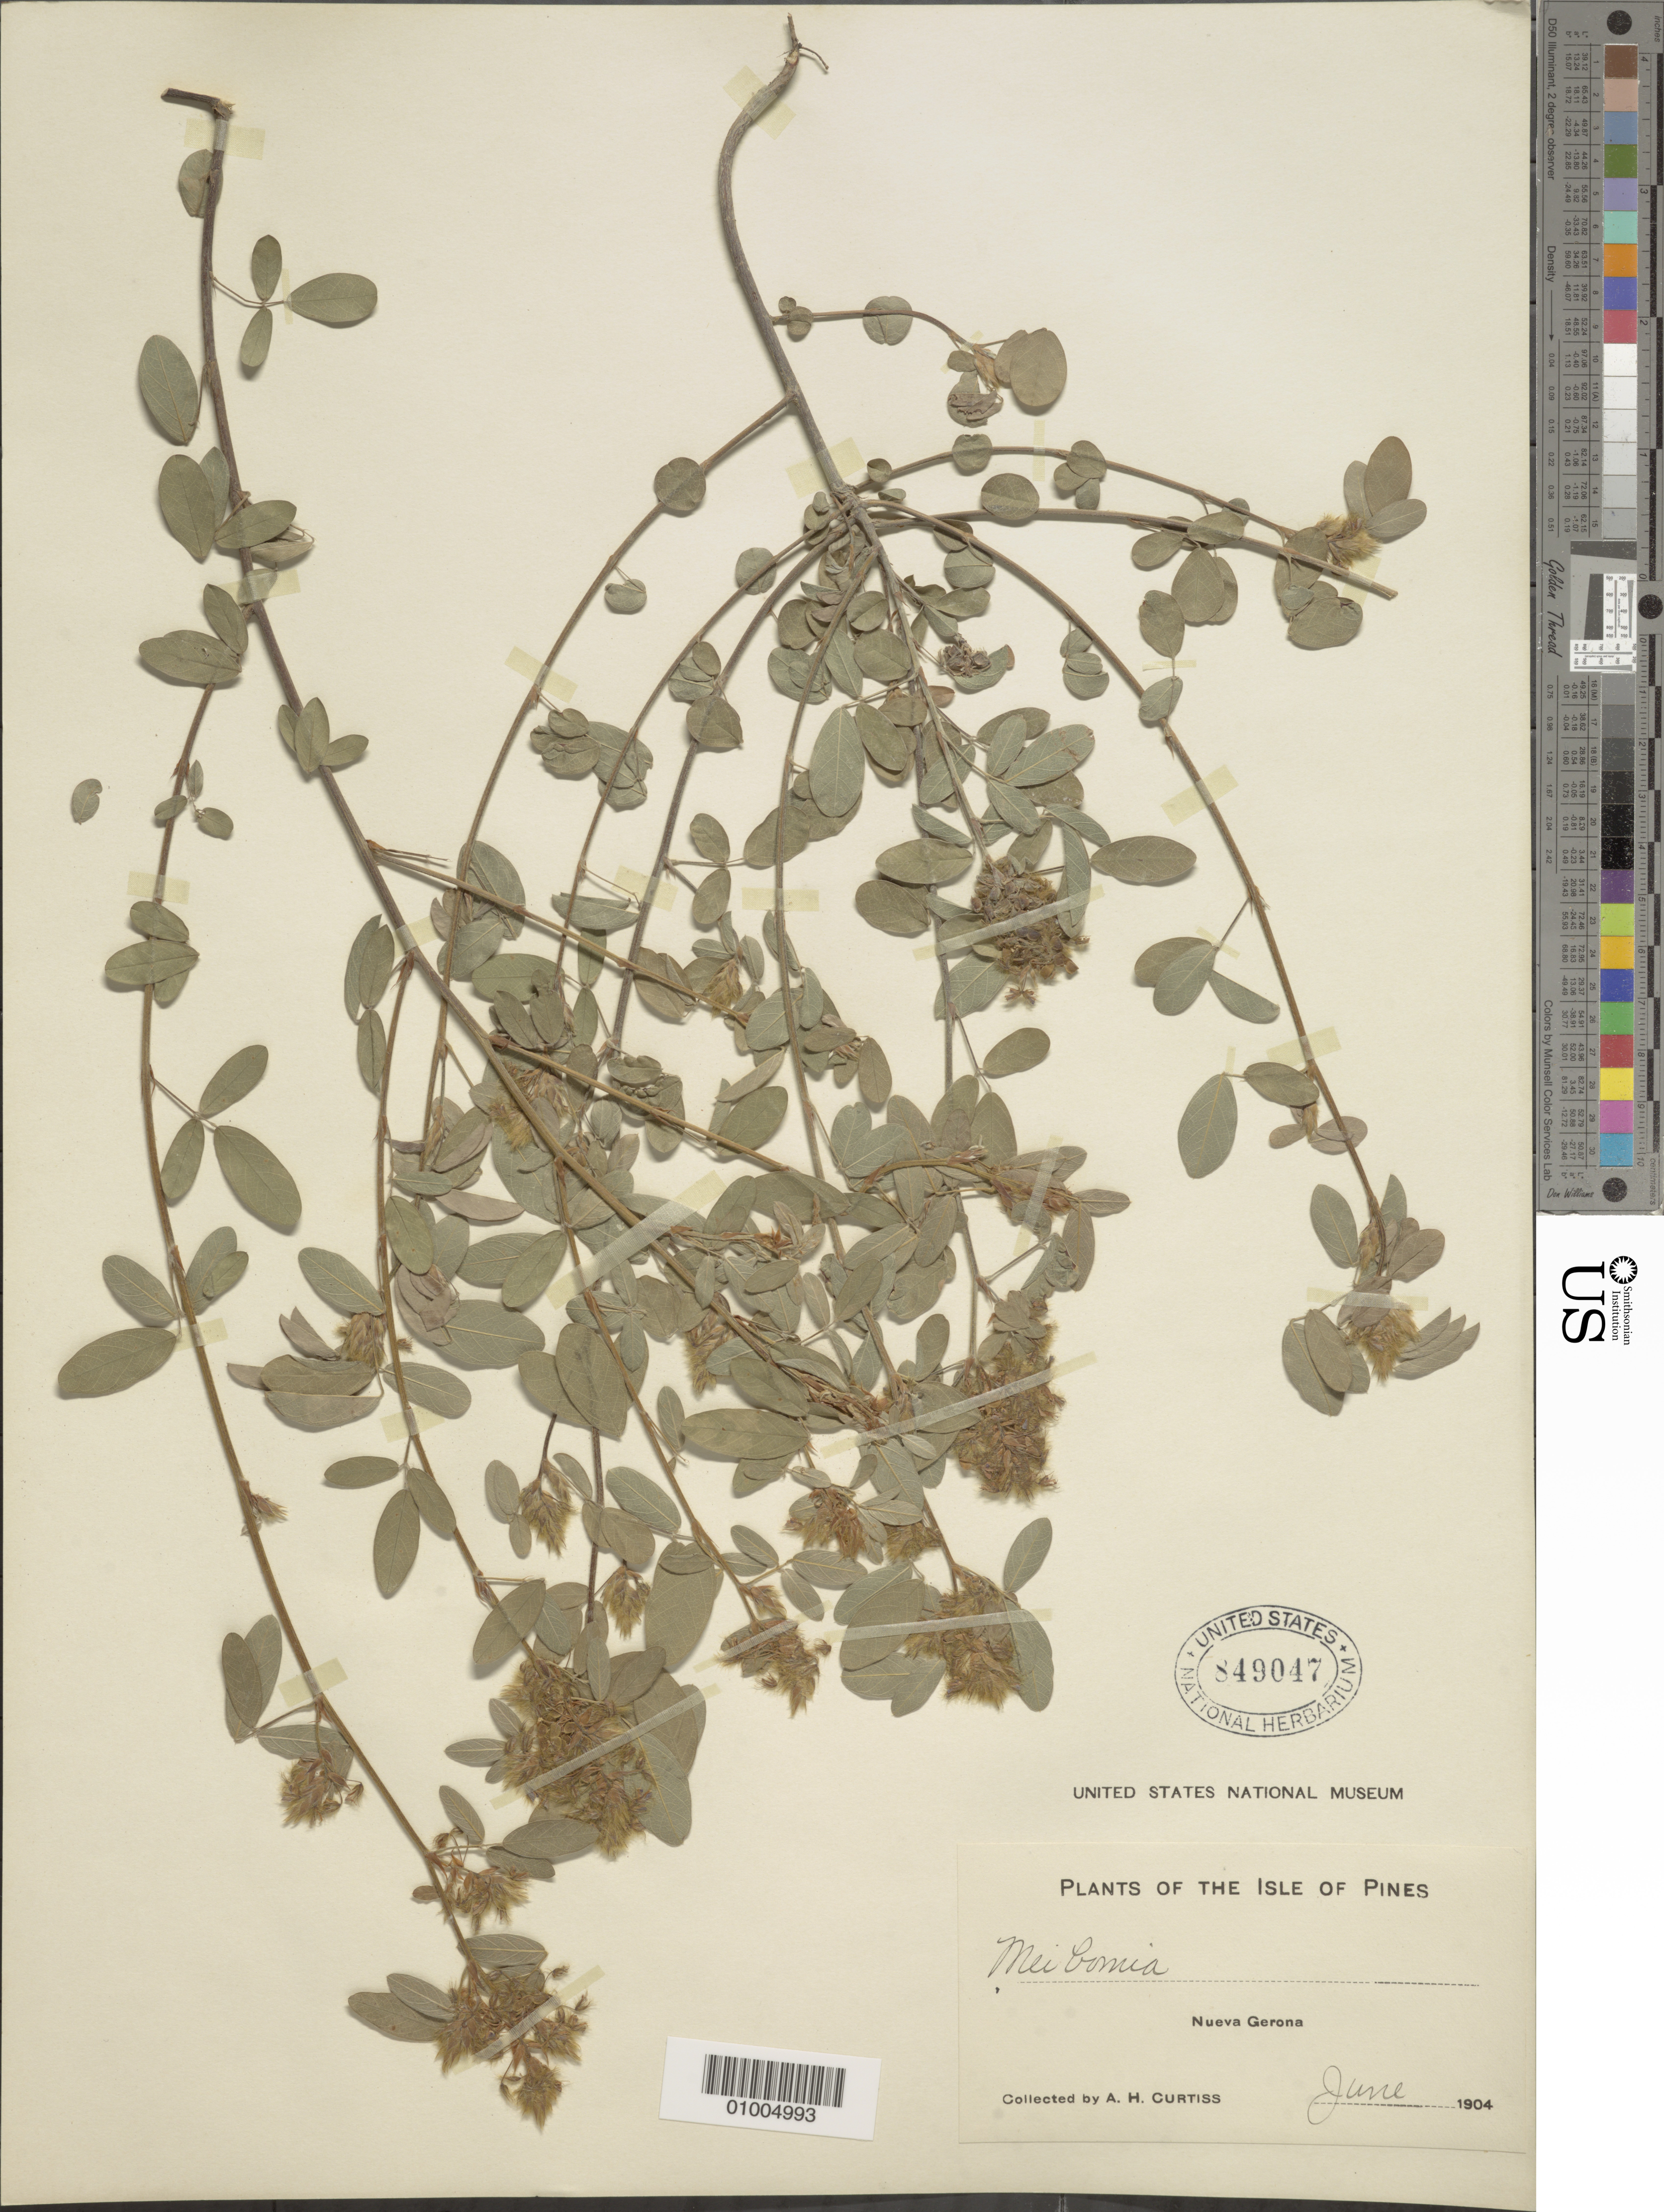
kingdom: Plantae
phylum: Tracheophyta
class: Magnoliopsida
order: Fabales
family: Fabaceae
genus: Grona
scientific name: Grona barbata var. barbata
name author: (L.) H. Ohashi & K. Ohashi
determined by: Strong, Mark T., (BOT), Smithsonian Institution - National Museum of Natural History (UNITED STATES)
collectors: A. H. Curtiss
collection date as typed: Jun 1904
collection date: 1904-06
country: Cuba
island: Isla de la Juventud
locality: Nueva Gerona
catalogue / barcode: US 849047